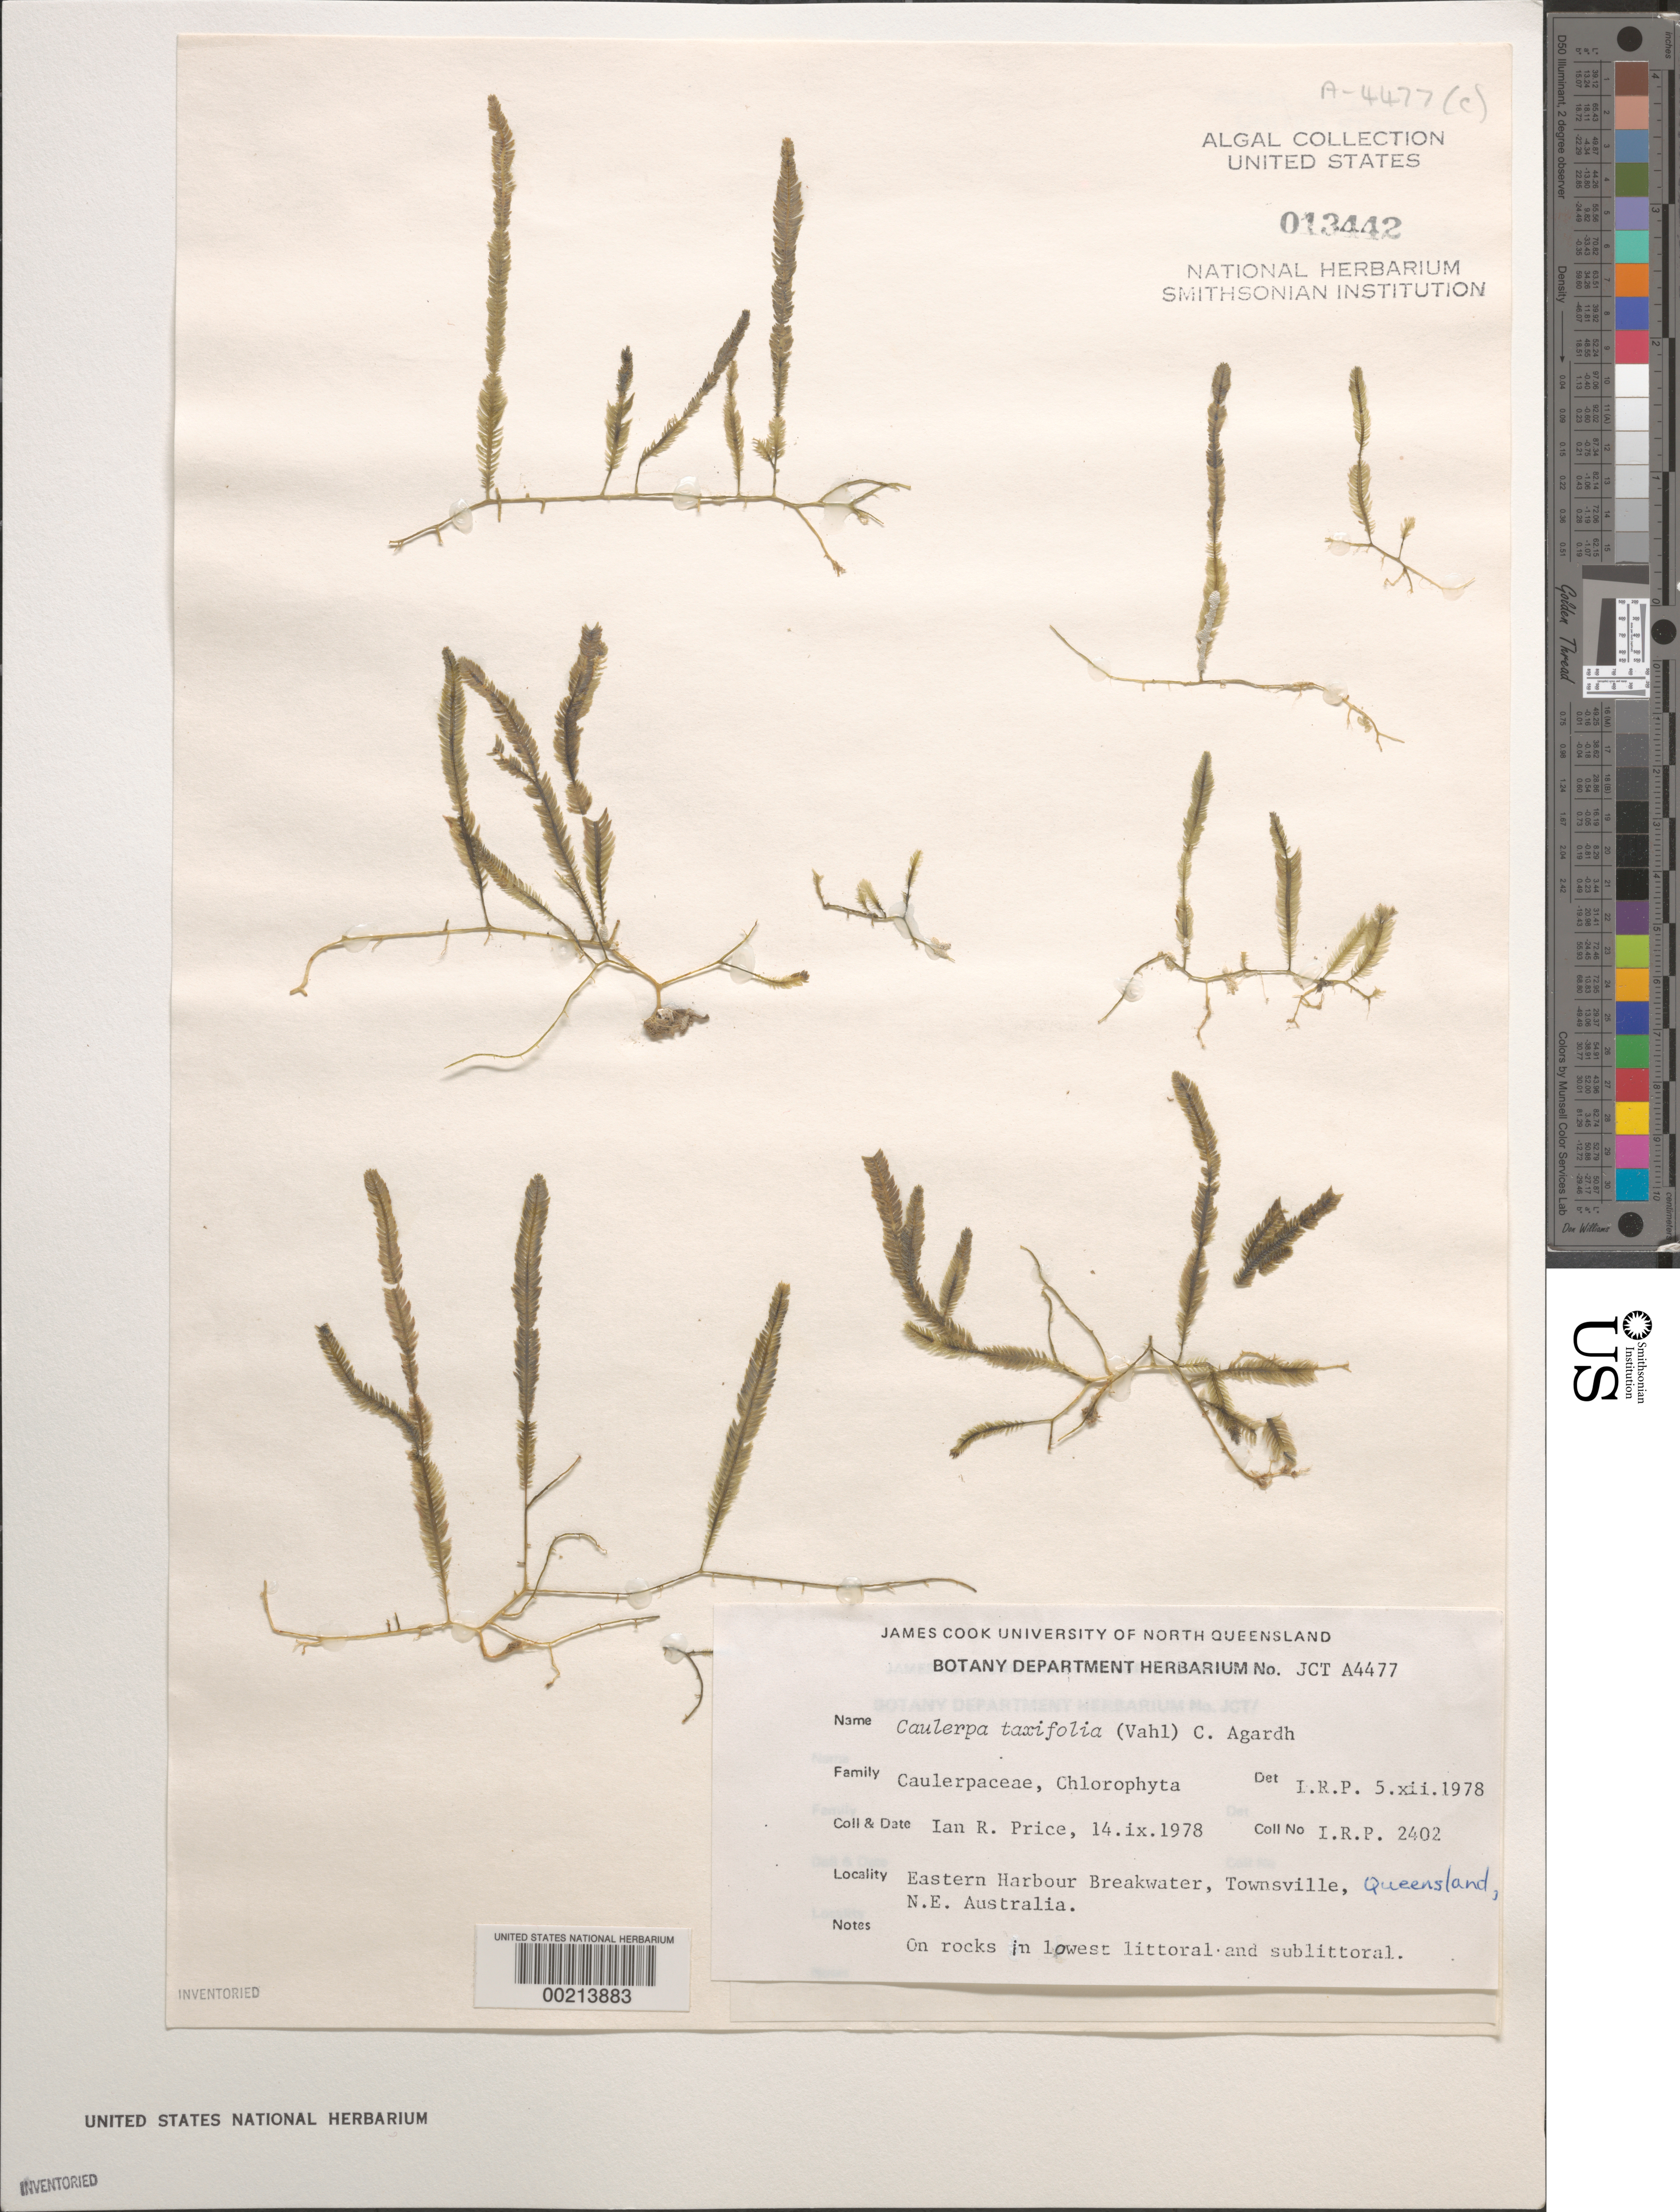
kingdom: Plantae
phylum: Chlorophyta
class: Ulvophyceae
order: Bryopsidales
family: Caulerpaceae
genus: Caulerpa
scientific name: Caulerpa taxifolia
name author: (M. Vahl) C. Agardh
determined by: Price, I. R.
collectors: I. Price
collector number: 2402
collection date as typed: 14 Sep 1978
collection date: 1978-09-14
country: Australia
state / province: Queensland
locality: Townsville, eastern harbour breakwater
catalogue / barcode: US 13442